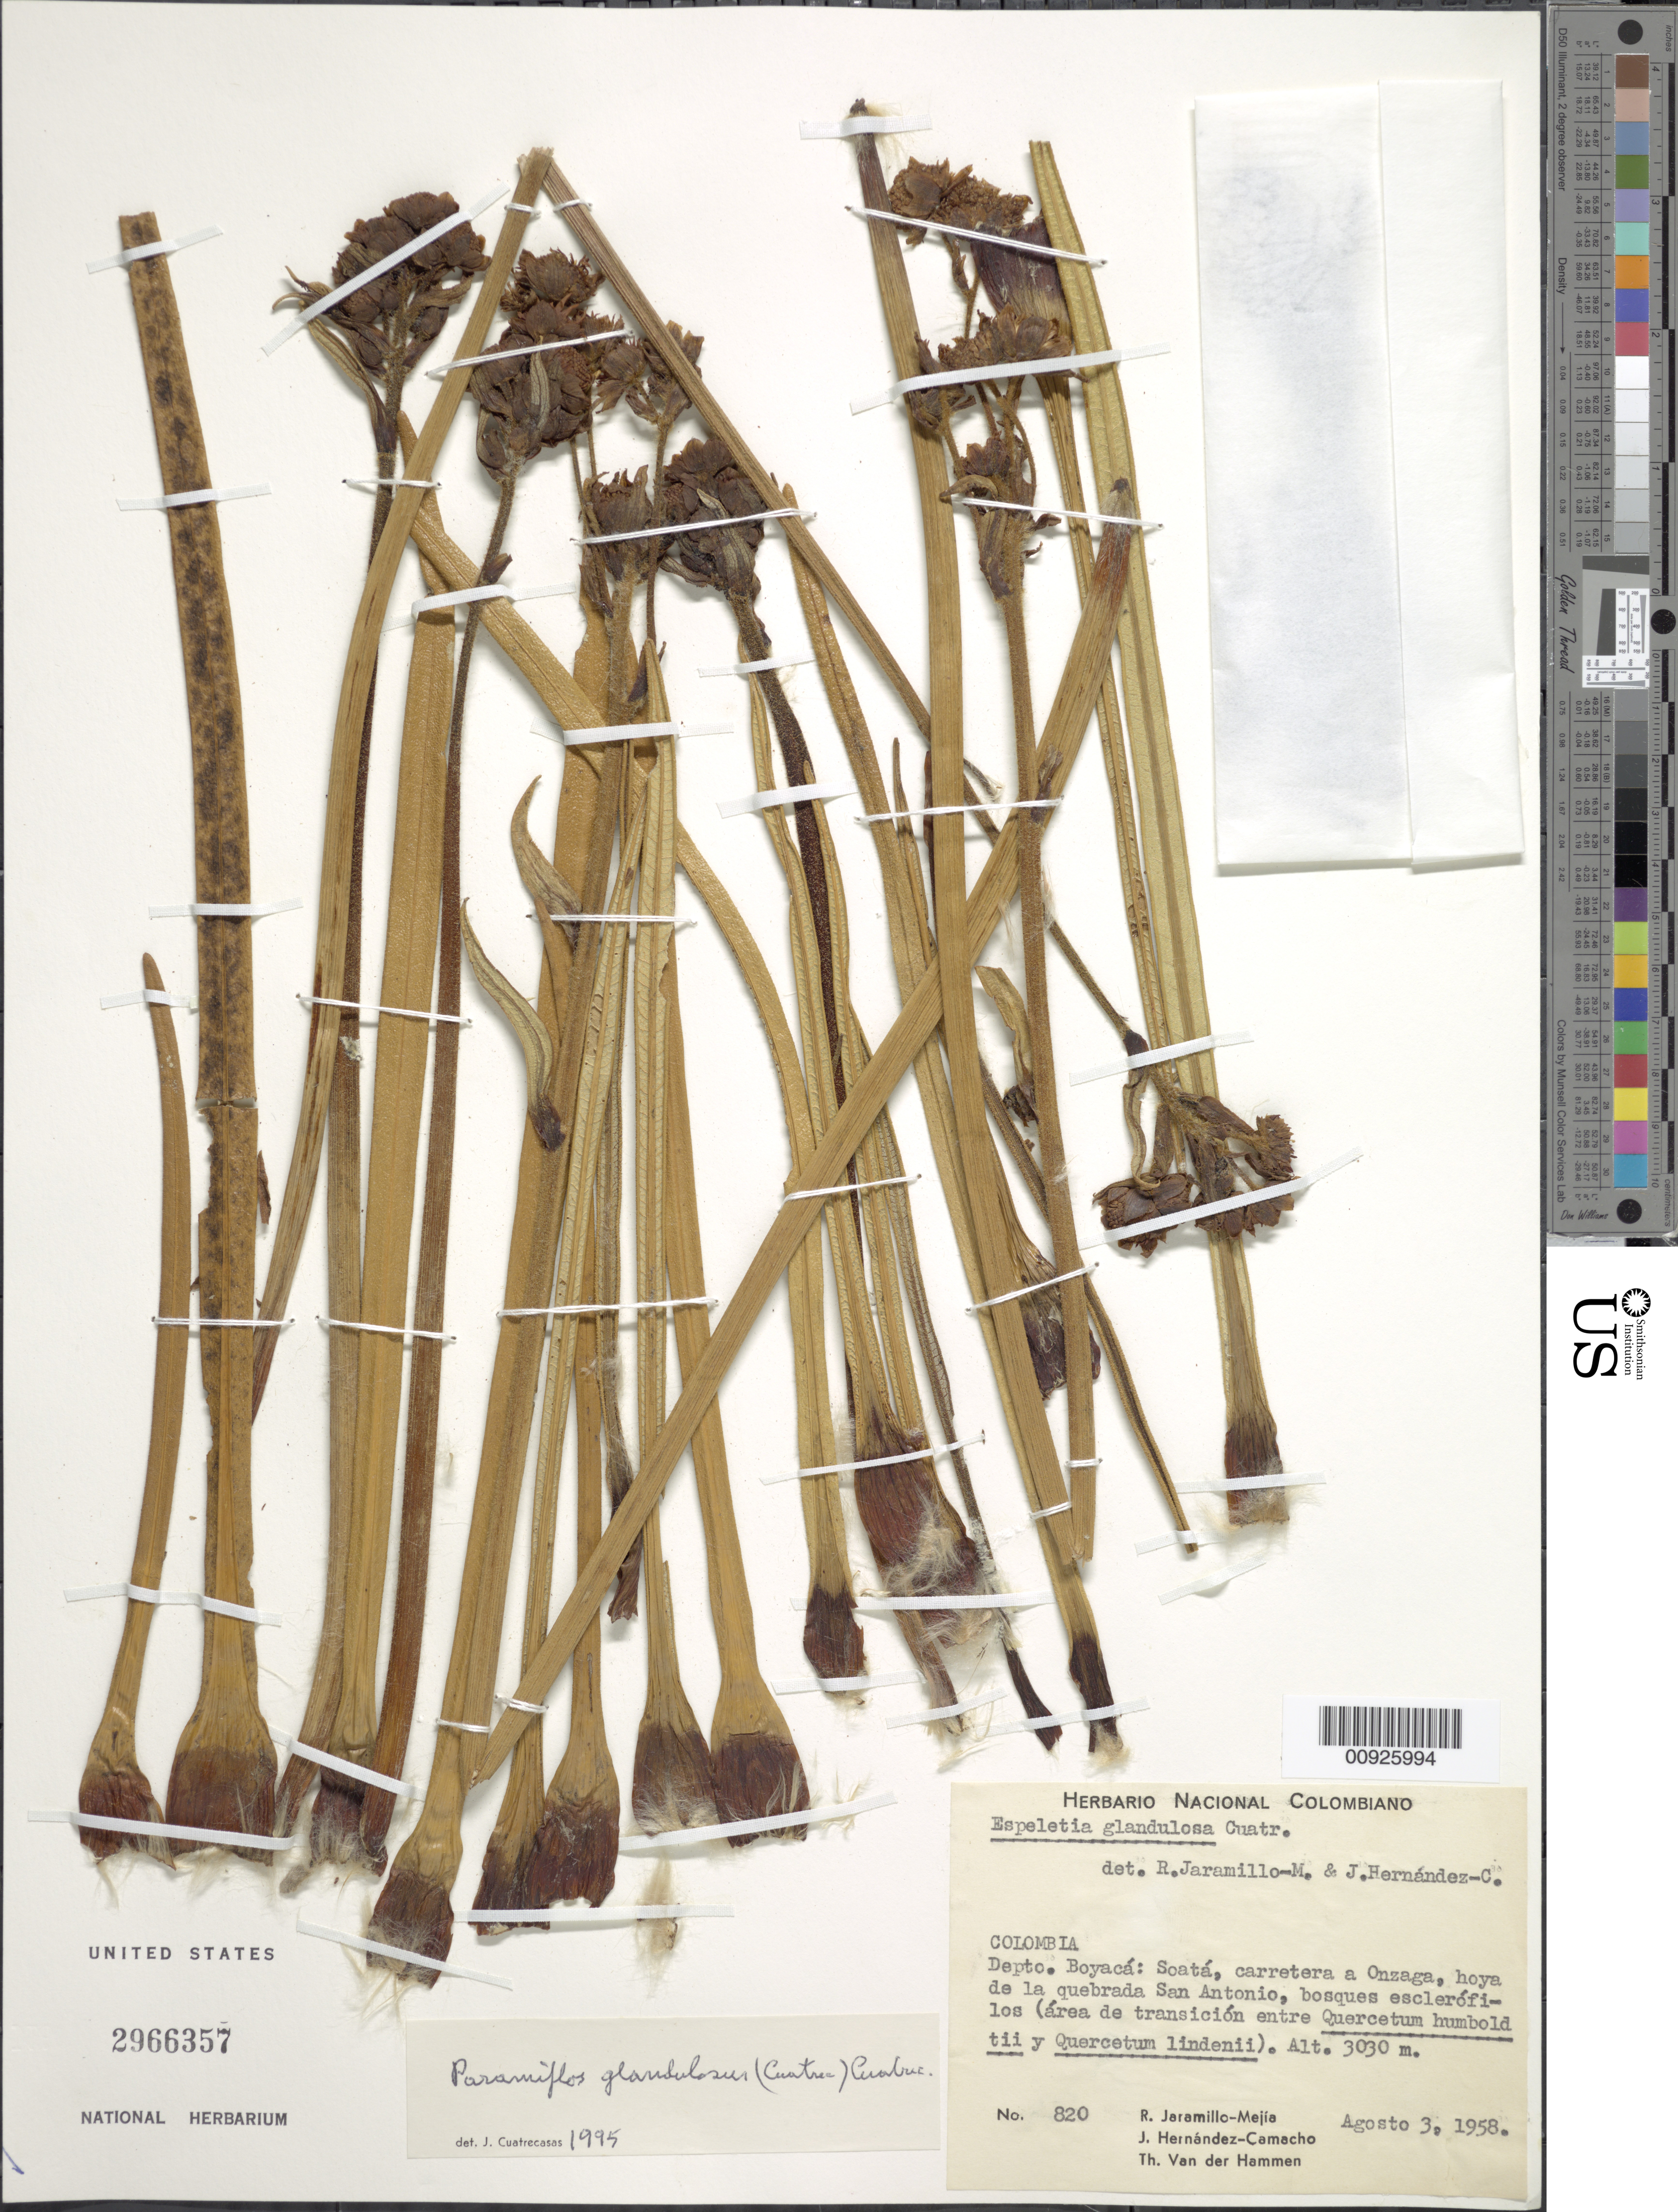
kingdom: Plantae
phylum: Tracheophyta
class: Magnoliopsida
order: Asterales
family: Asteraceae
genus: Paramiflos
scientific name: Paramiflos glandulosus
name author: (Cuatrec.) Cuatrec.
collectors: R. Jaramillo M., J. Hernandez Camacho & T. Hammen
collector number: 820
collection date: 1958-08-03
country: Colombia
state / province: Boyacá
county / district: M. de Soatá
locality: Carretera a Onzaga, hoya de la quebrada San Antonio, bosques esclerófilos (área de transición entre Quercetum yhumboldtii y Quercetum lindenii)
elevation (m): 3030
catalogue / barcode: US 2966357